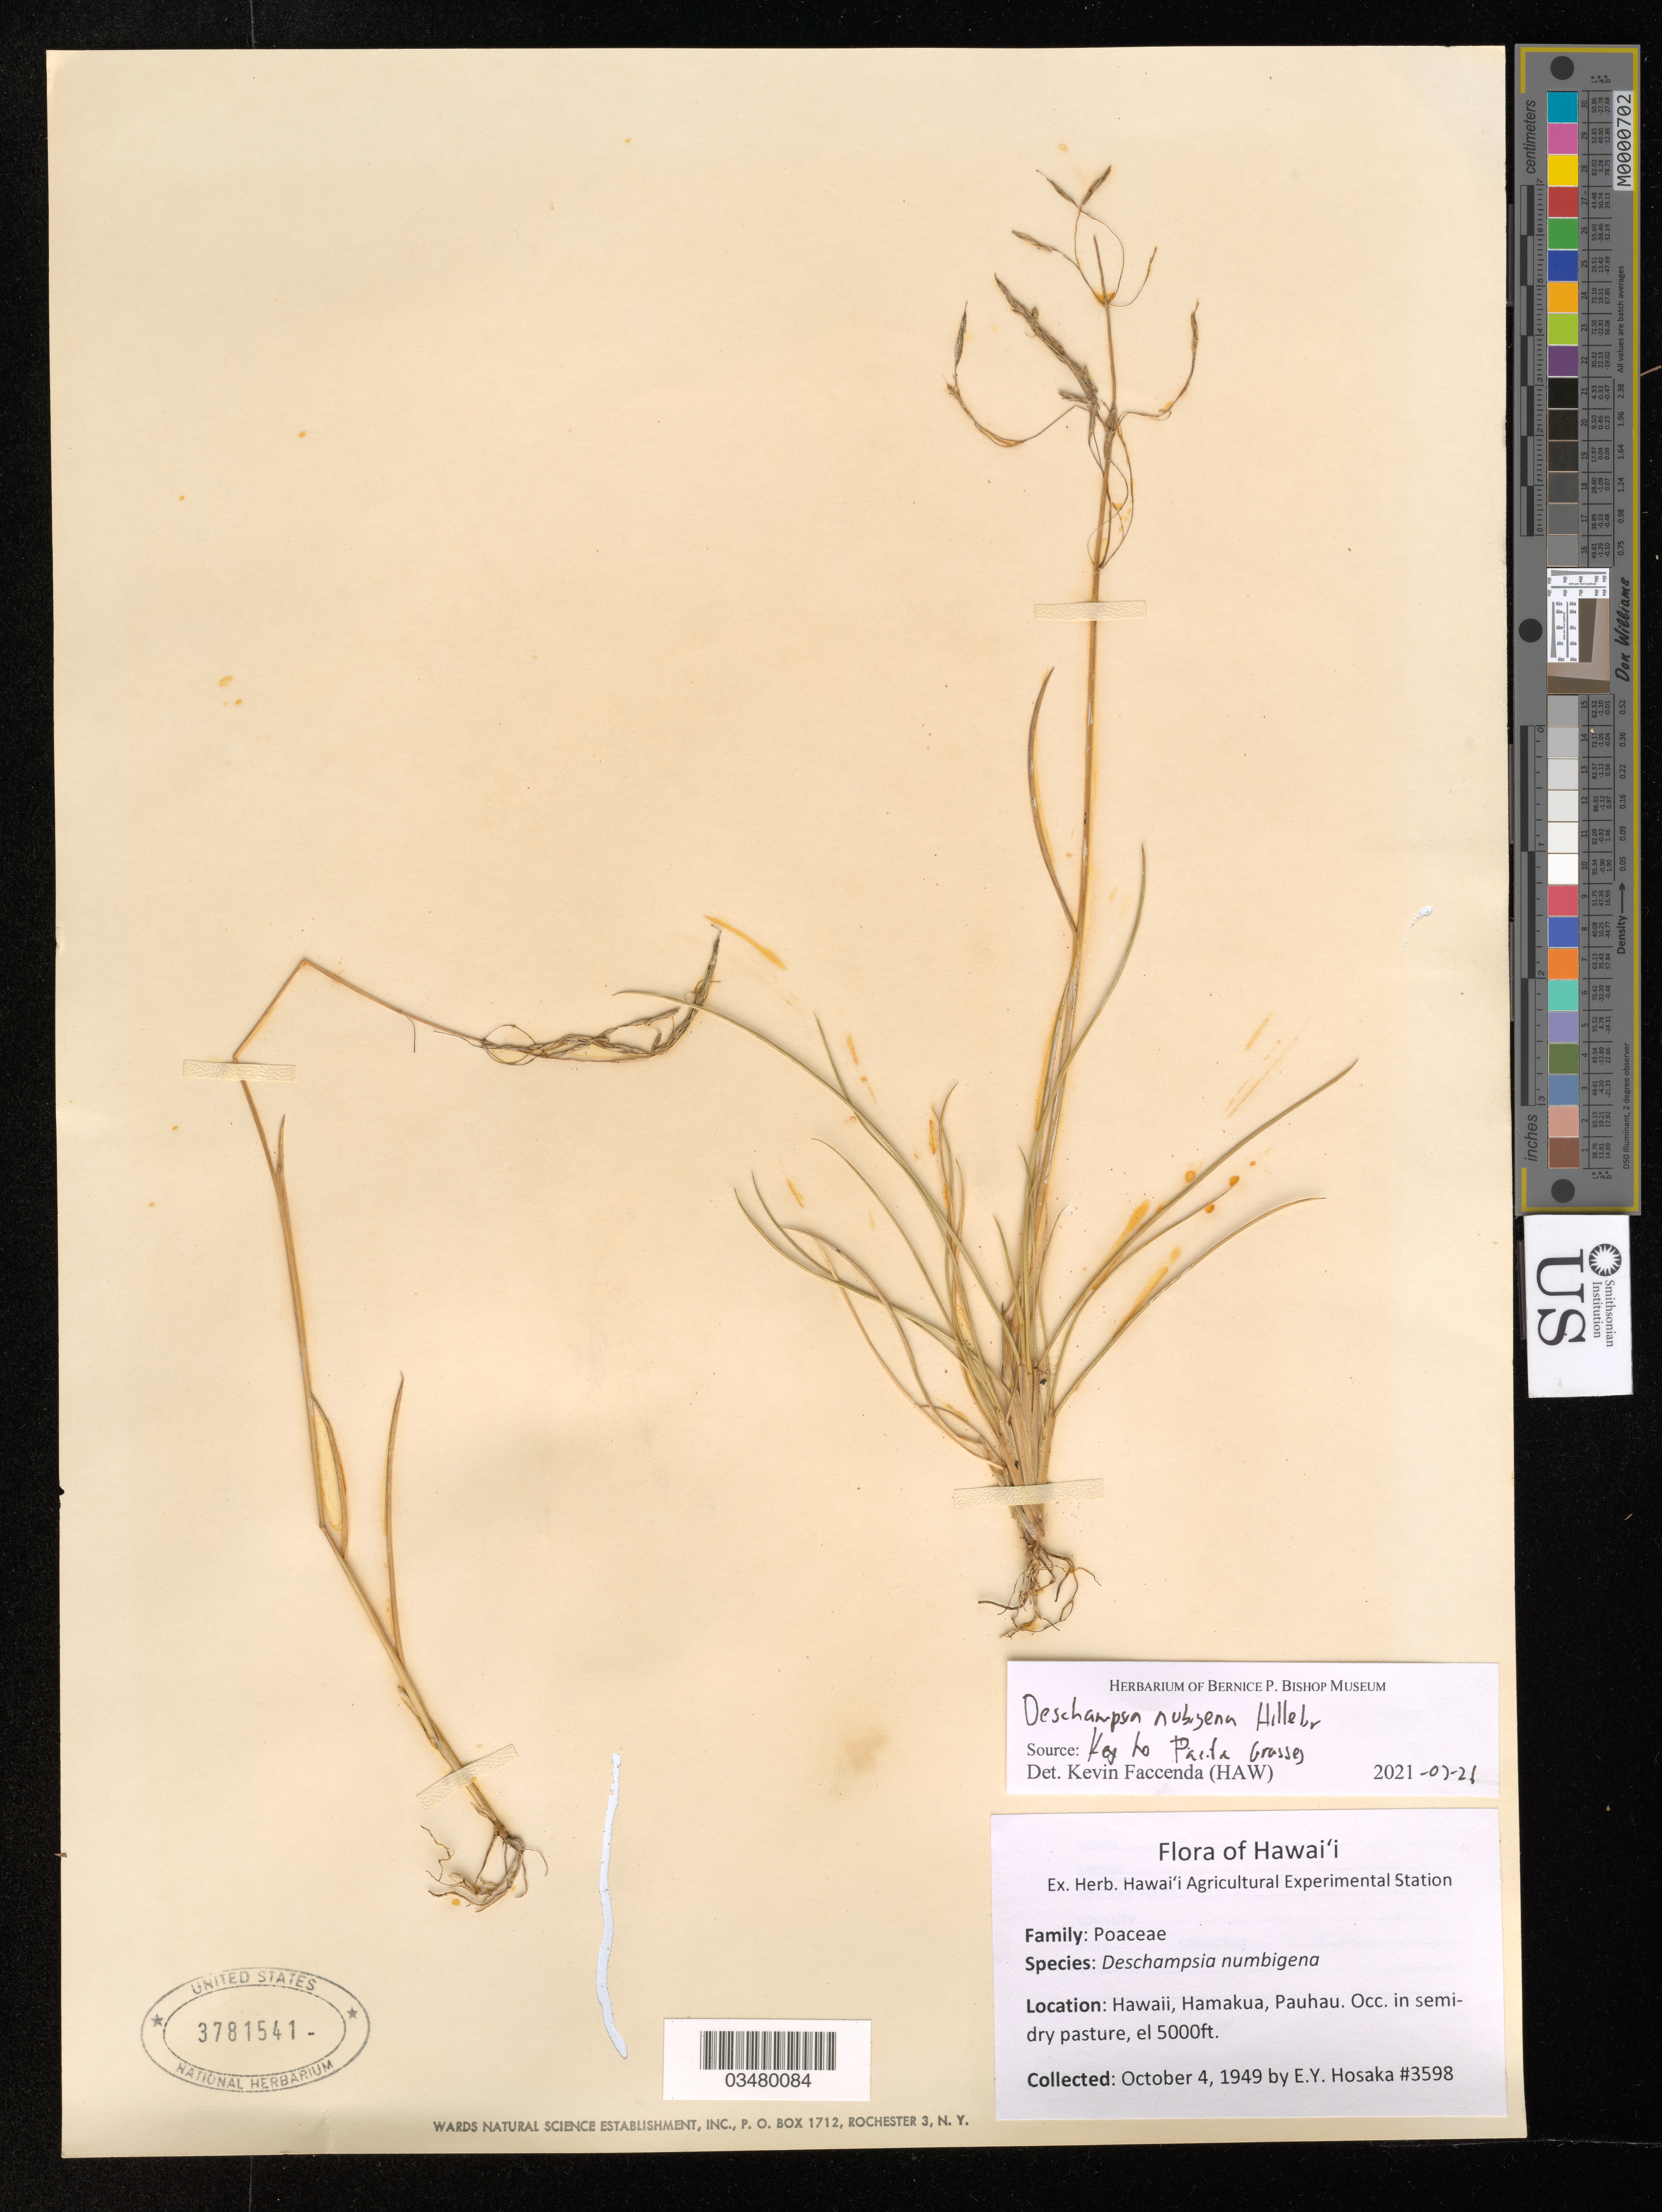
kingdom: Plantae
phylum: Tracheophyta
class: Liliopsida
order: Poales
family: Poaceae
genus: Deschampsia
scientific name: Deschampsia nubigena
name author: Hillebr.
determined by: Faccenda, K.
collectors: E. Y. Hosaka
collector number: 3598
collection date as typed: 4 Oct 1949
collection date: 1949-10-04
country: United States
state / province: Hawaii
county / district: Hawaii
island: Hawaii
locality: Hamakua, Pauhau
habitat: Semi-dry pasture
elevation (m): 1524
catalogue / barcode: US 3781541